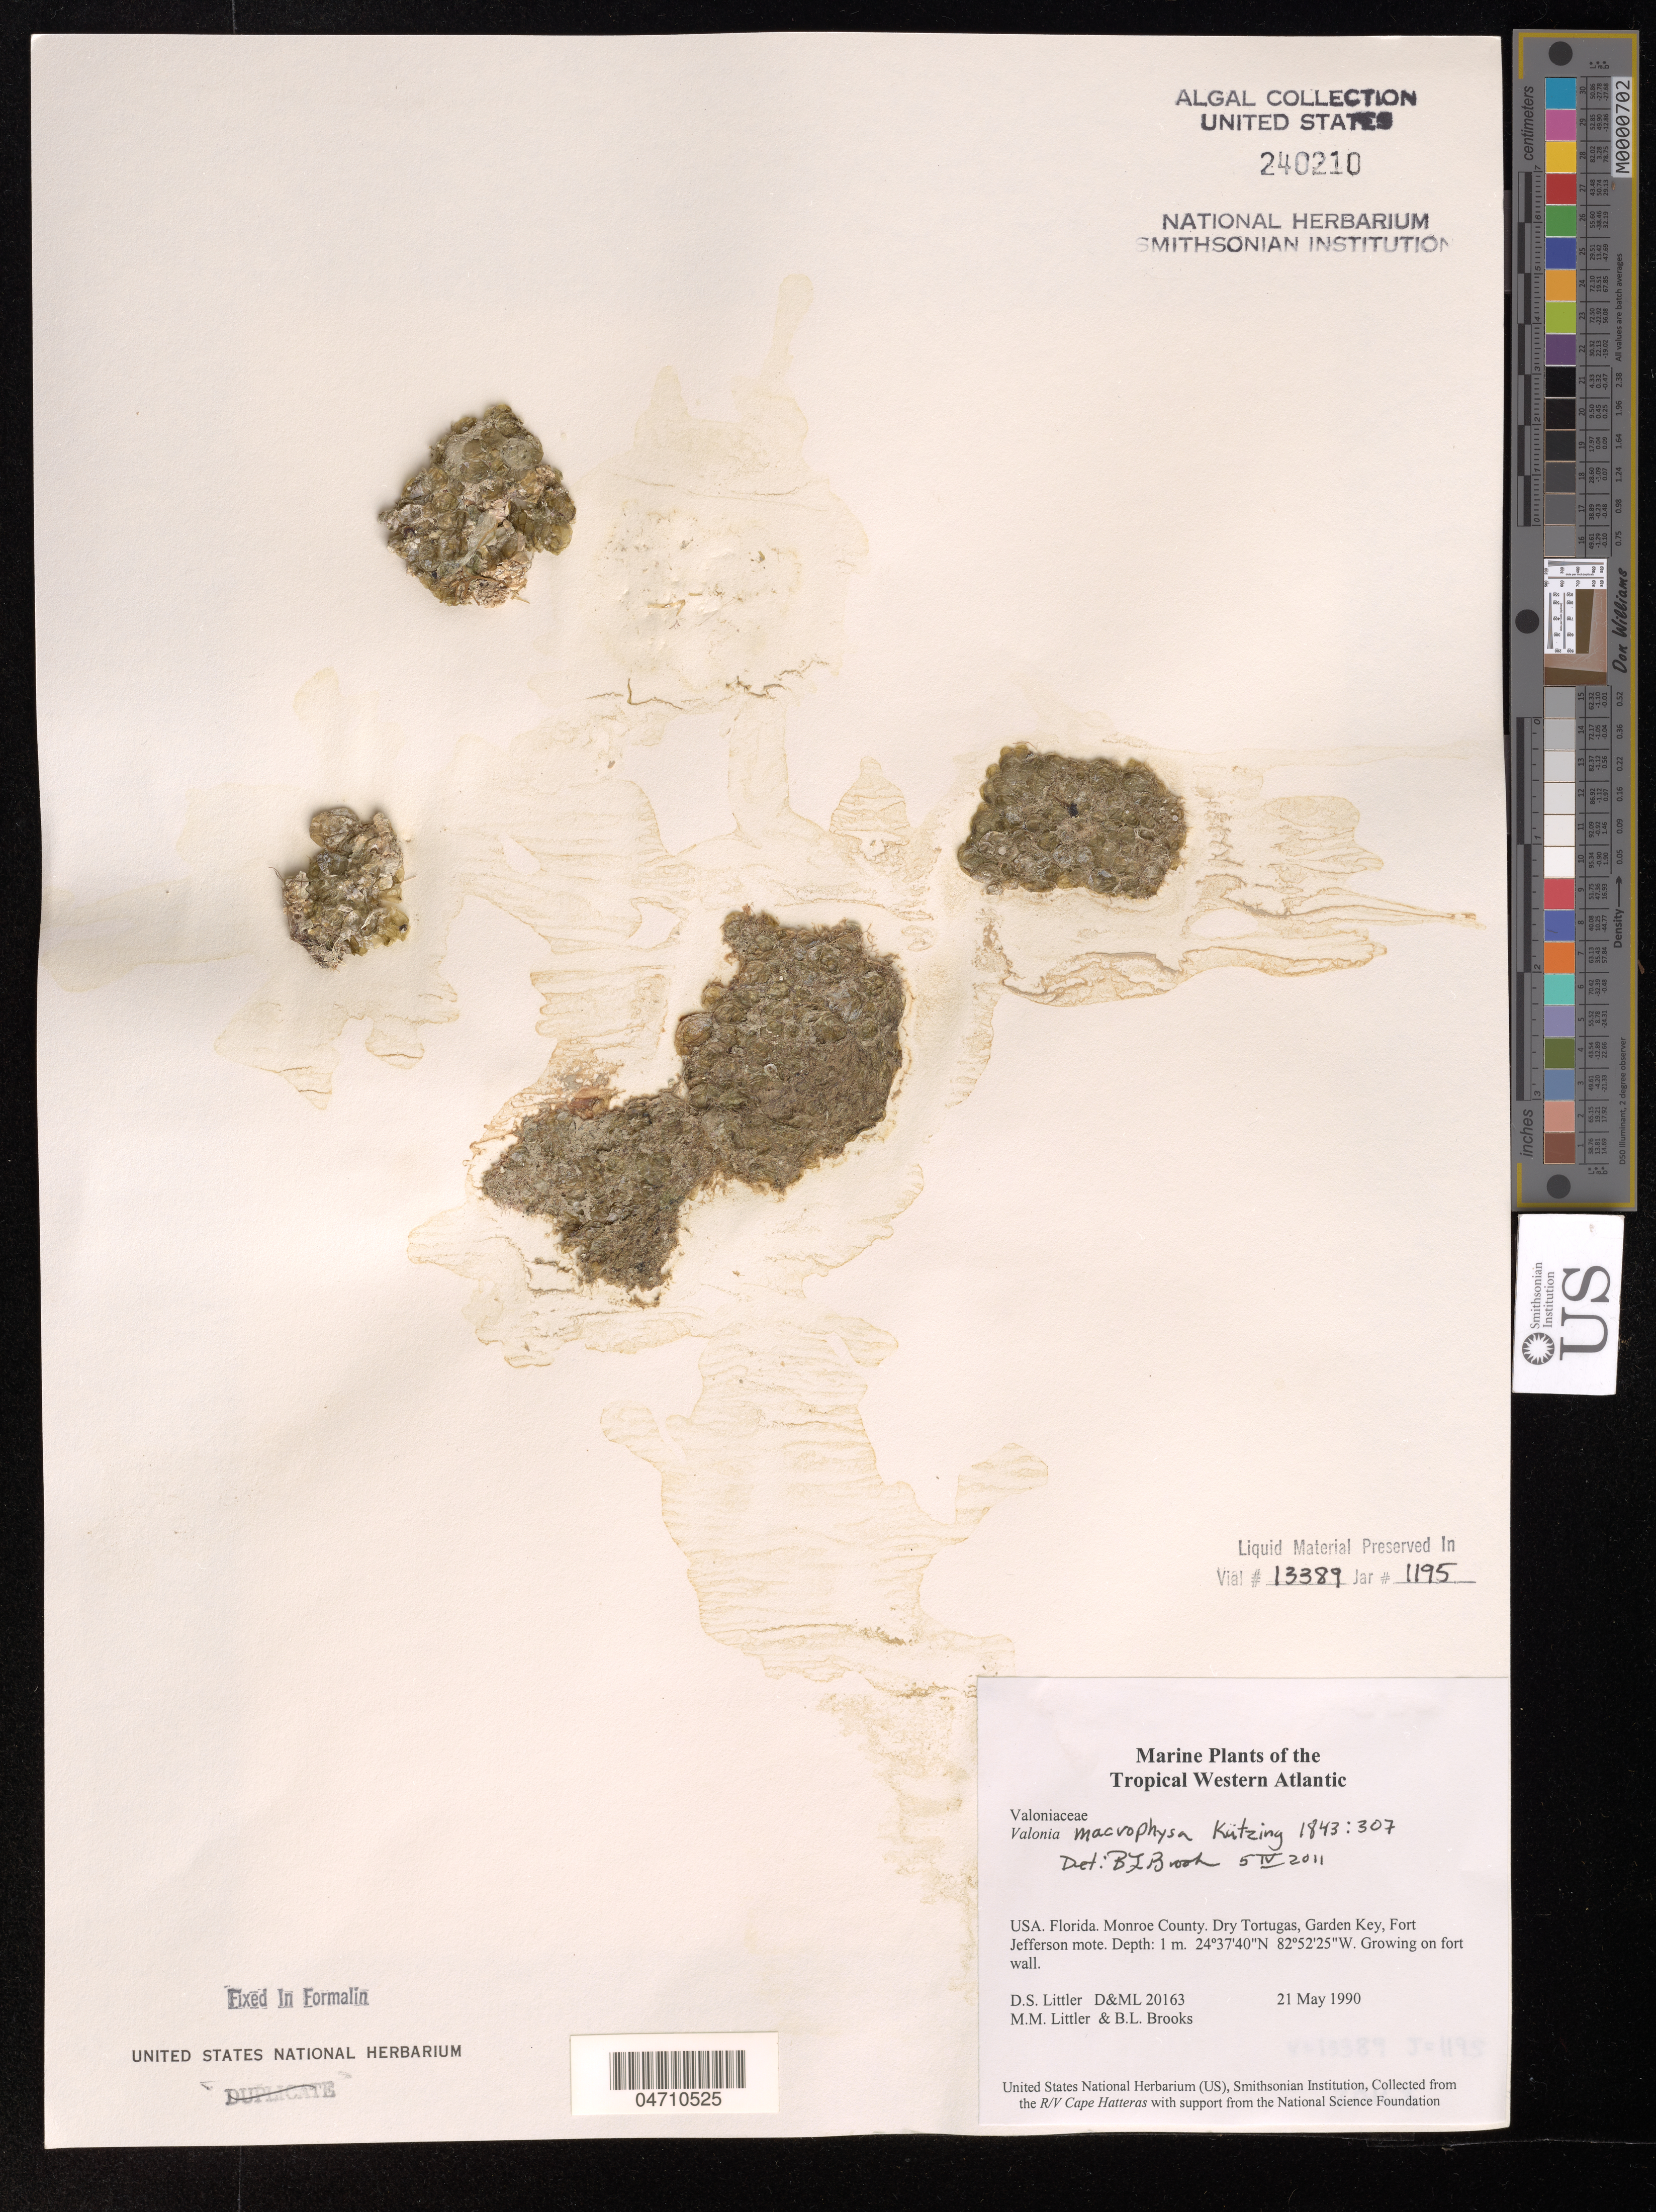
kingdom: Plantae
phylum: Chlorophyta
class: Ulvophyceae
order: Siphonocladales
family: Valoniaceae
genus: Valonia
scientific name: Valonia macrophysa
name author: Kütz.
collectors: D. S. Littler, M. M. Littler & B. Brooks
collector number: D&ML 20163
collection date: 1990-05-21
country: United States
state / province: Florida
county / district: Monroe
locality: Monroe County. Dry Tortugas, 1 km NW of Fort Jefferson. Tropical Western Atlantic.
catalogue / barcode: US 240210